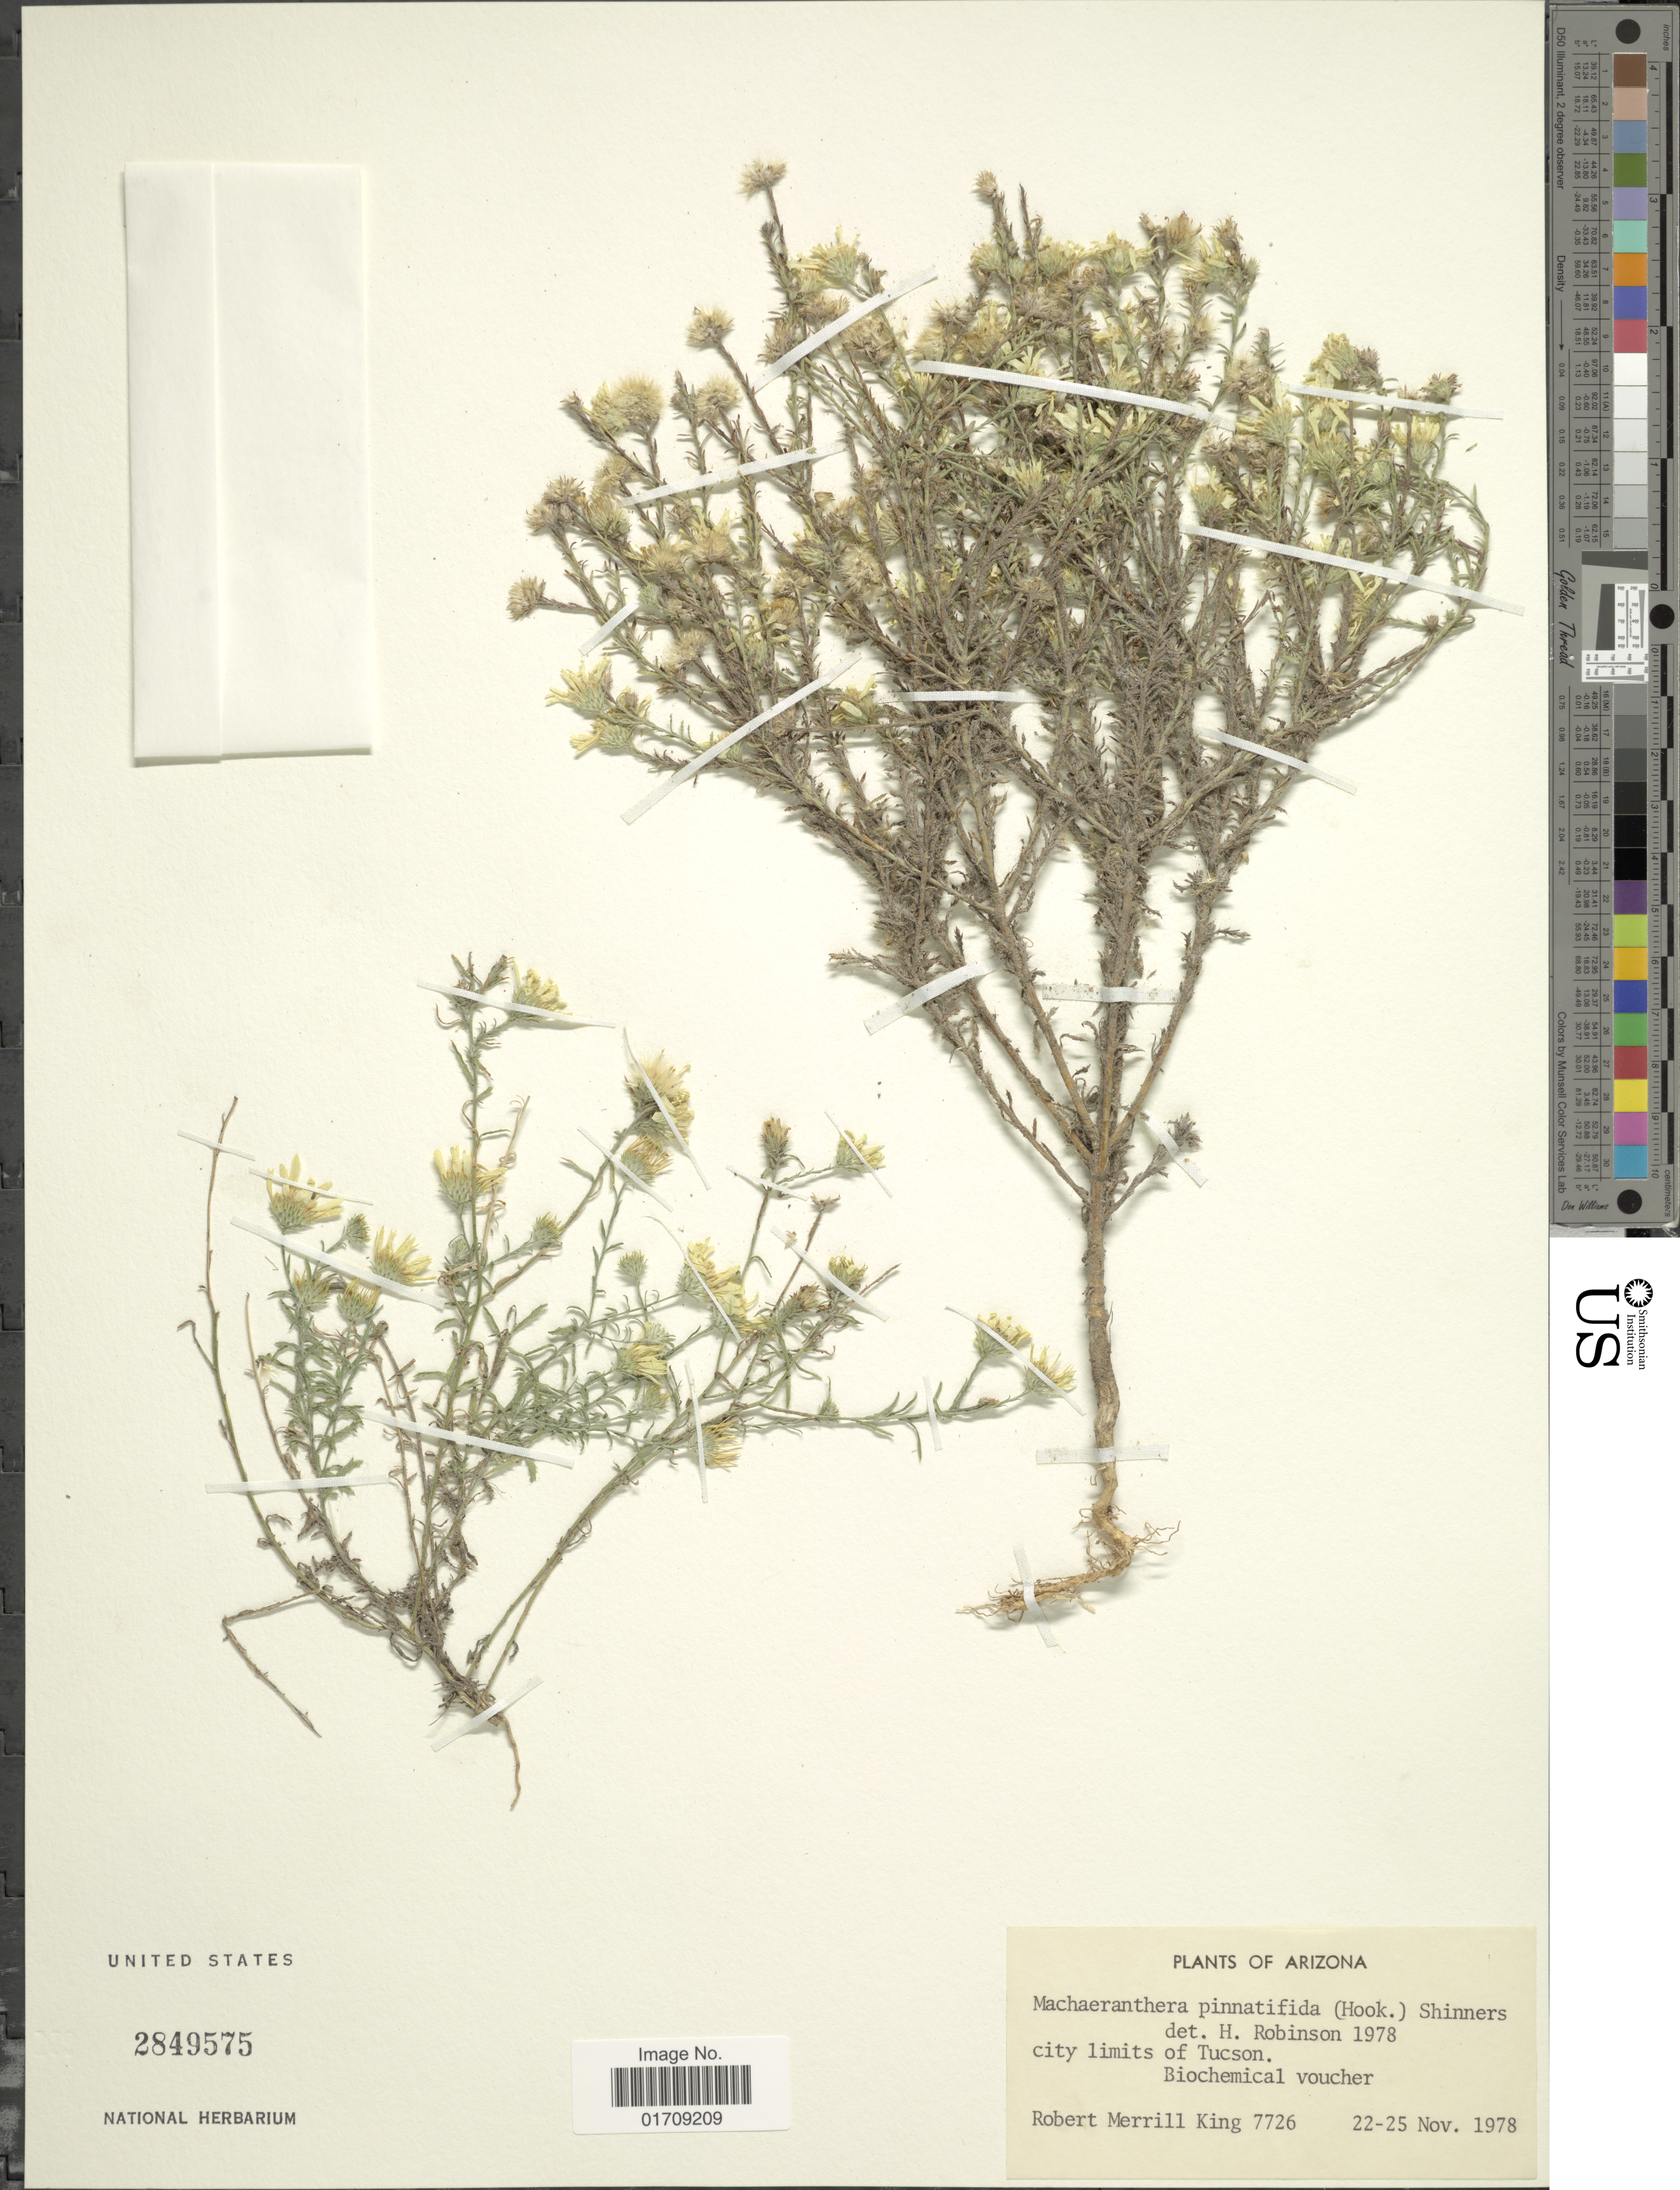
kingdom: Plantae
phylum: Tracheophyta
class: Magnoliopsida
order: Asterales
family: Asteraceae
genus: Machaeranthera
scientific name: Machaeranthera pinnatifida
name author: (Hook.) Shinners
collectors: R. M. King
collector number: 7726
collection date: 1978-11-22/1978-11-25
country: United States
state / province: Arizona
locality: City limits of Tucson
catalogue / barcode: US 2849575